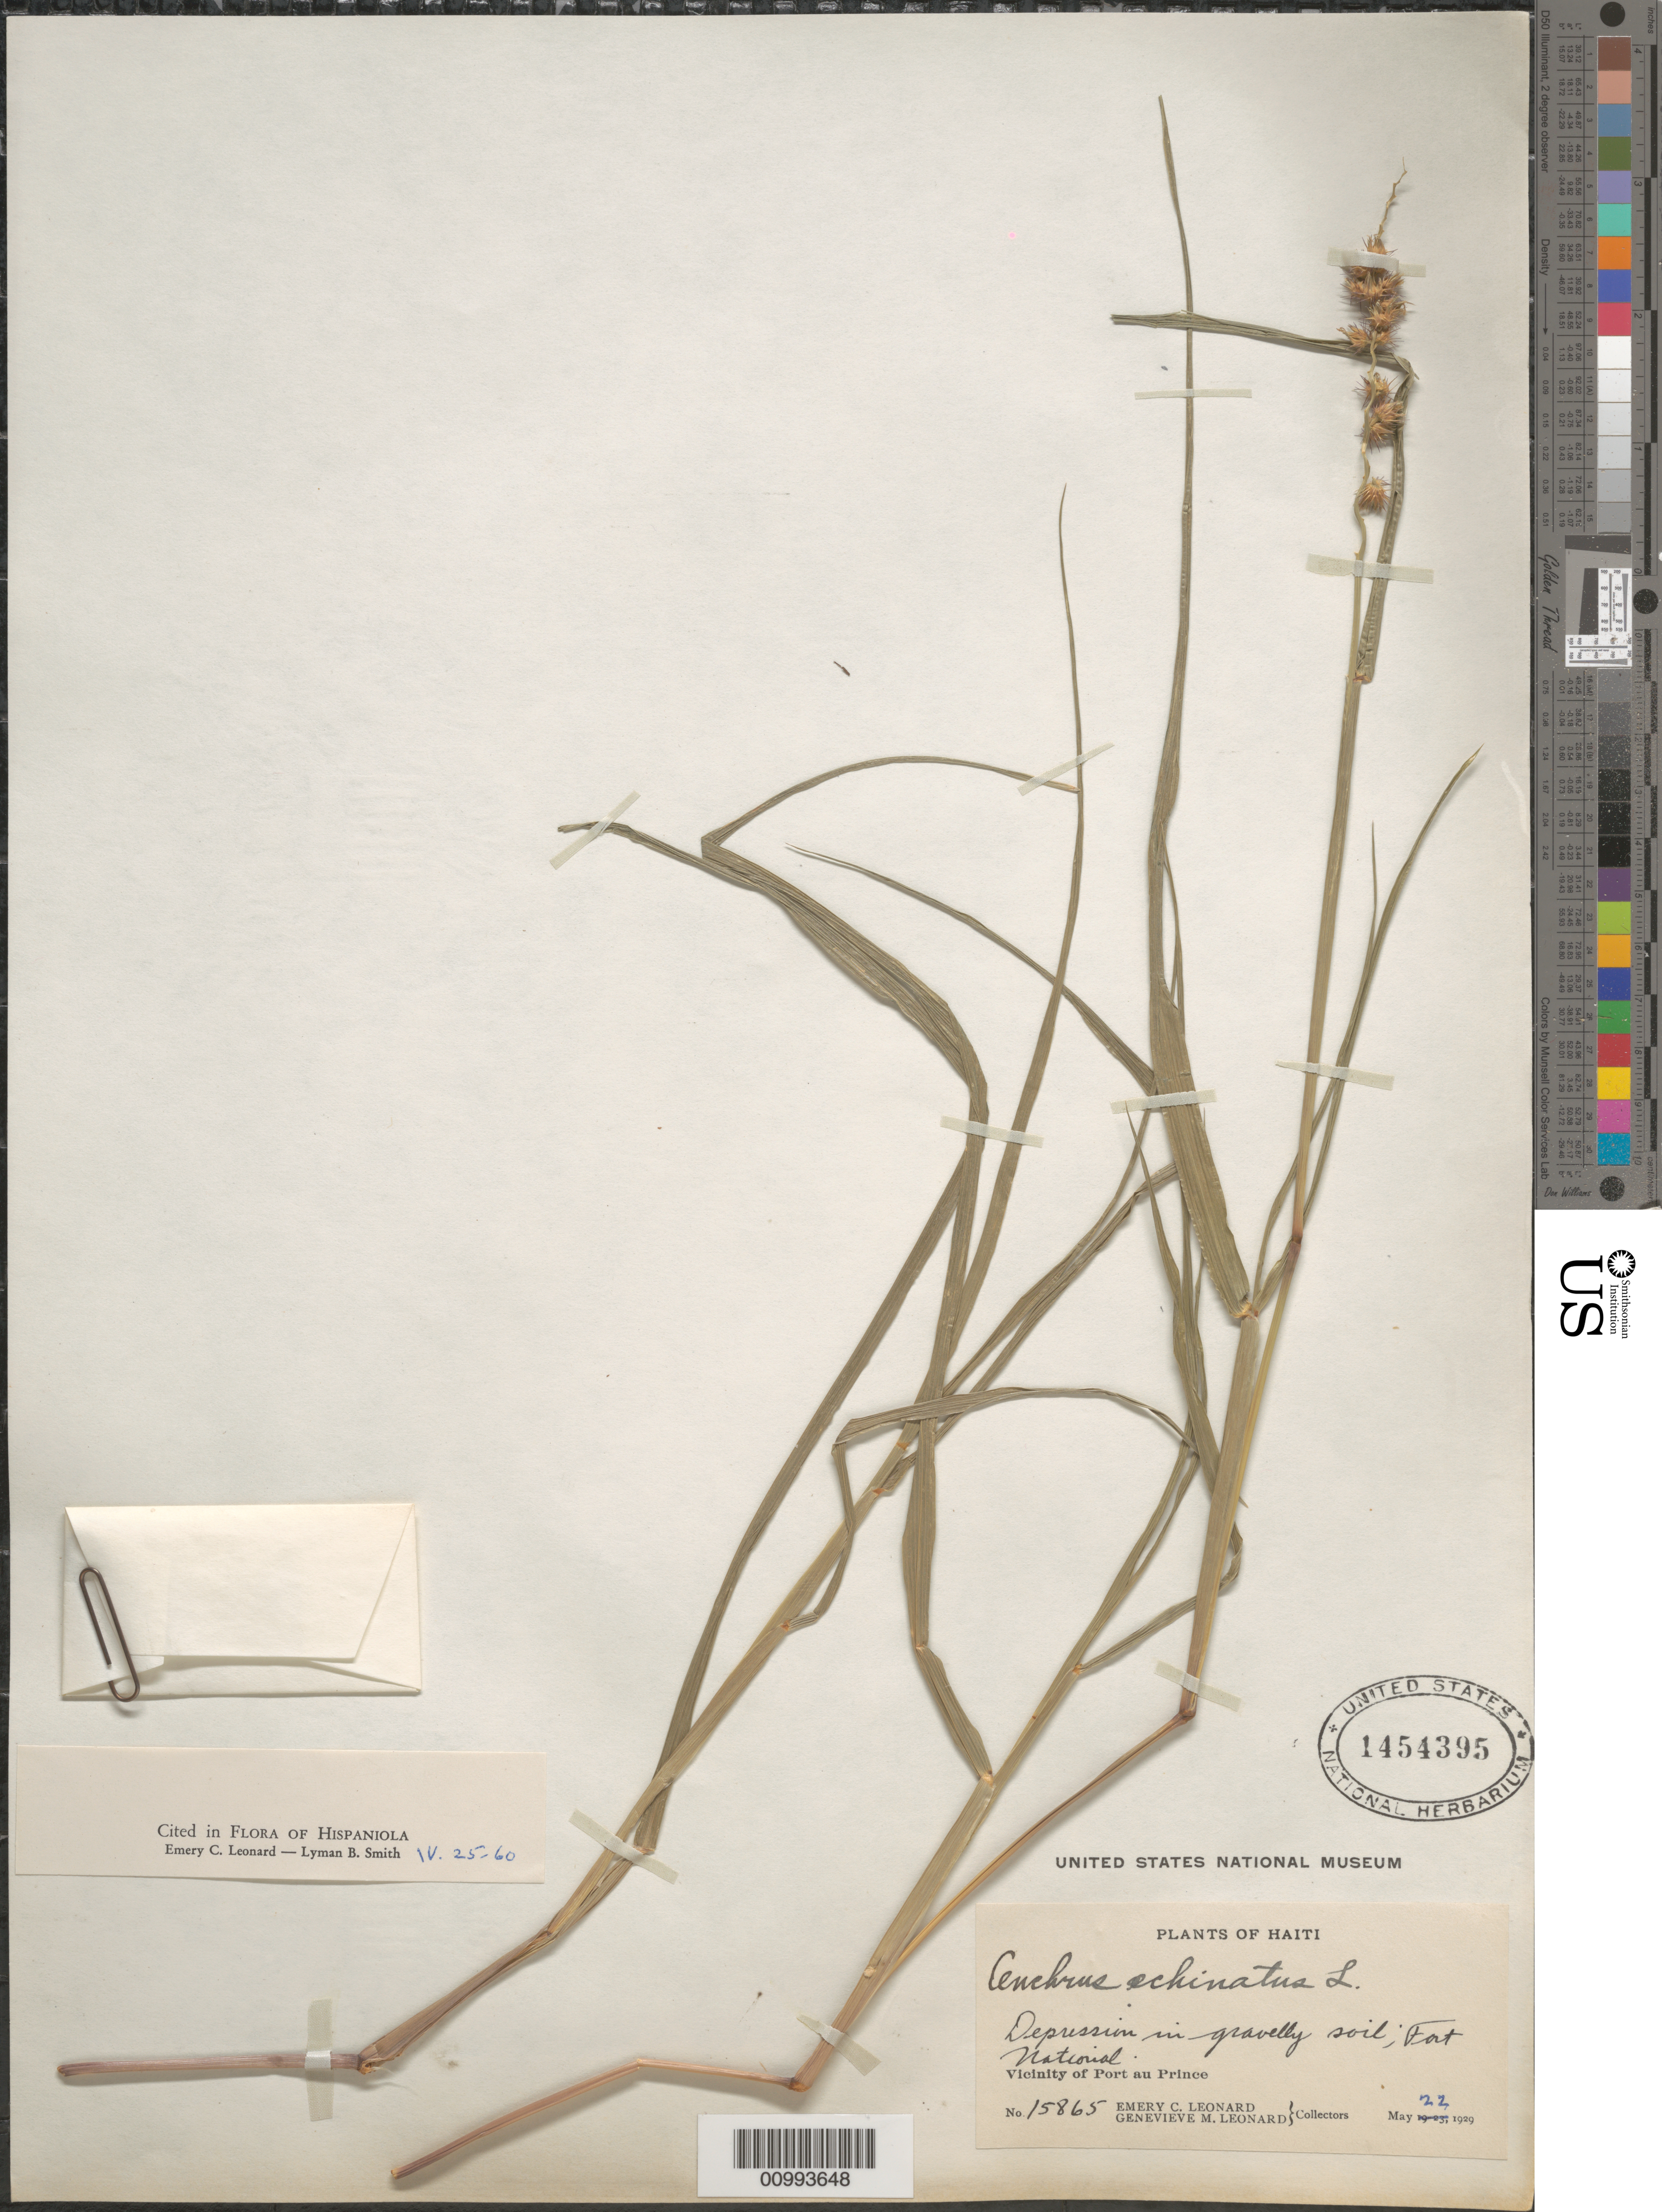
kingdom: Plantae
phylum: Tracheophyta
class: Liliopsida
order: Poales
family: Poaceae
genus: Cenchrus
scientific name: Cenchrus echinatus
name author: L.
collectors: E. C. Leonard & G. M. Leonard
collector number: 15865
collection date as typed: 22 May 1929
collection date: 1929-05-22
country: Haiti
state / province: Óuest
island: Hispaniola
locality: Port-au-Prince, Fort National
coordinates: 0 N, 0 E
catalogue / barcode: US 1454395